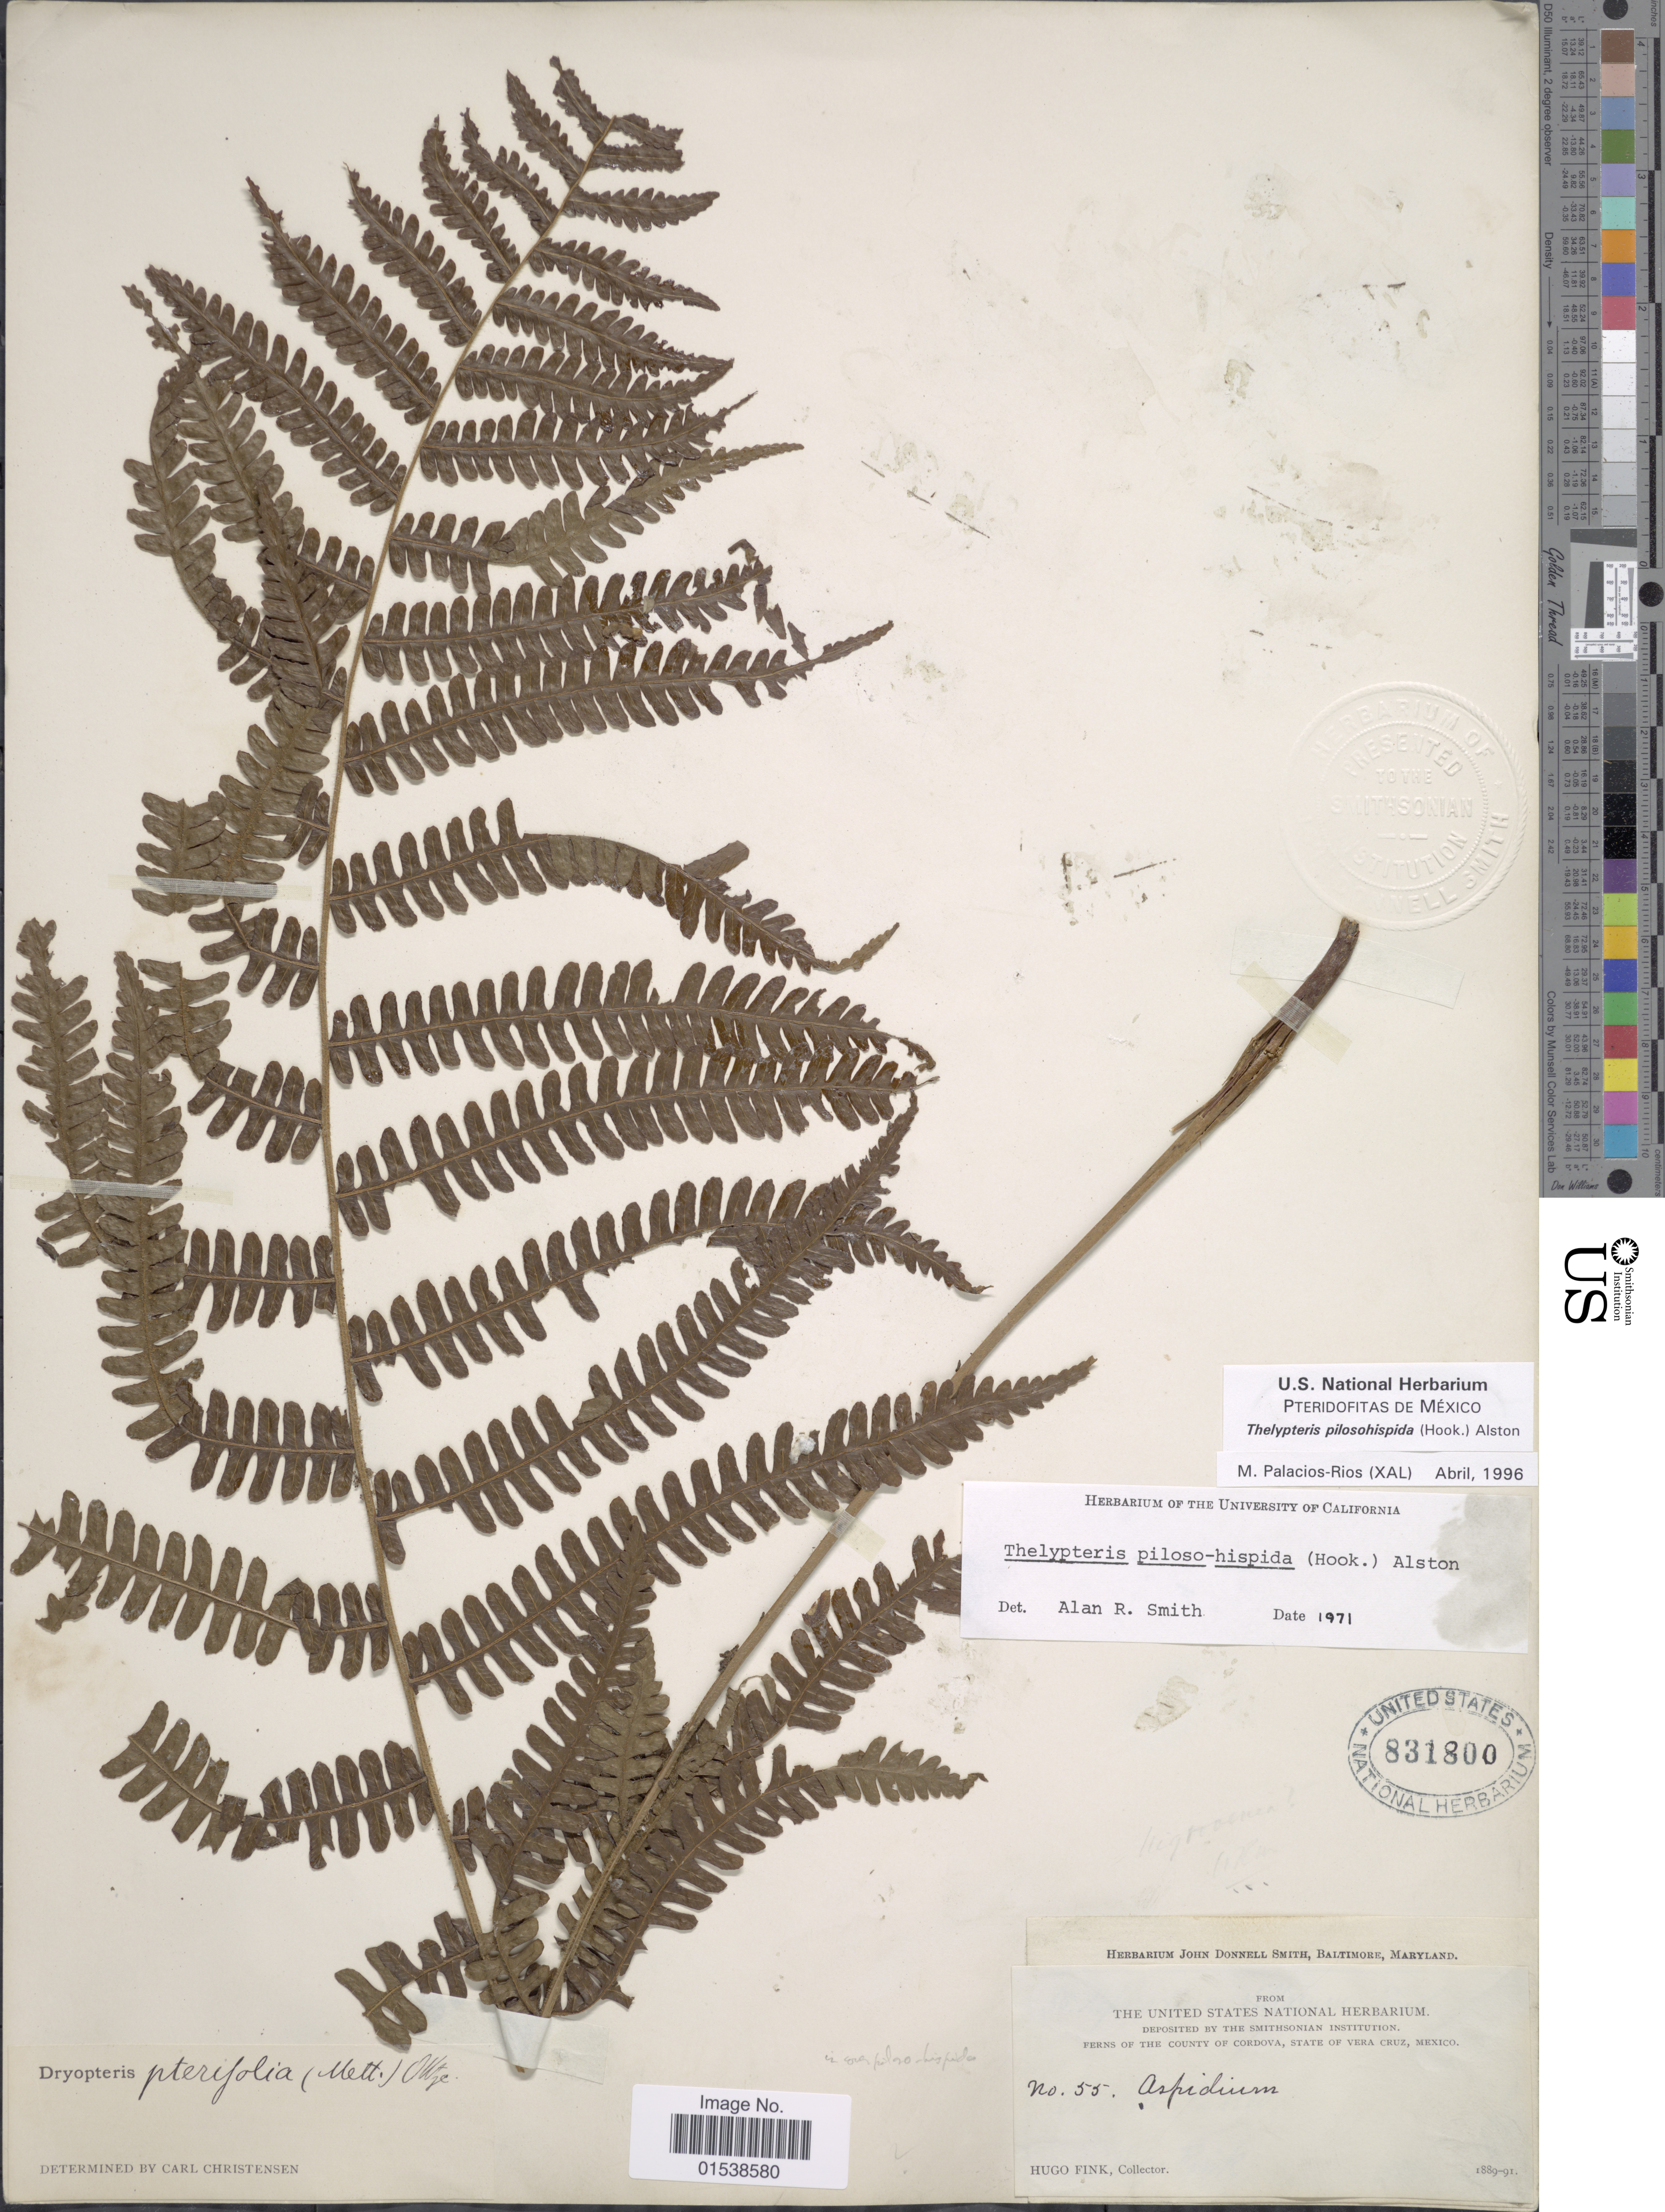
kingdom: Plantae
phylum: Tracheophyta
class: Polypodiopsida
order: Polypodiales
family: Thelypteridaceae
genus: Amauropelta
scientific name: Amauropelta pilosohispida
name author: (Hook.) A.R. Sm.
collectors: H. Fink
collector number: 55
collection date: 1889/1891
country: Mexico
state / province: Veracruz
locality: County of Cordova, State of Vera Cruz, Mexico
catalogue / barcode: US 831800